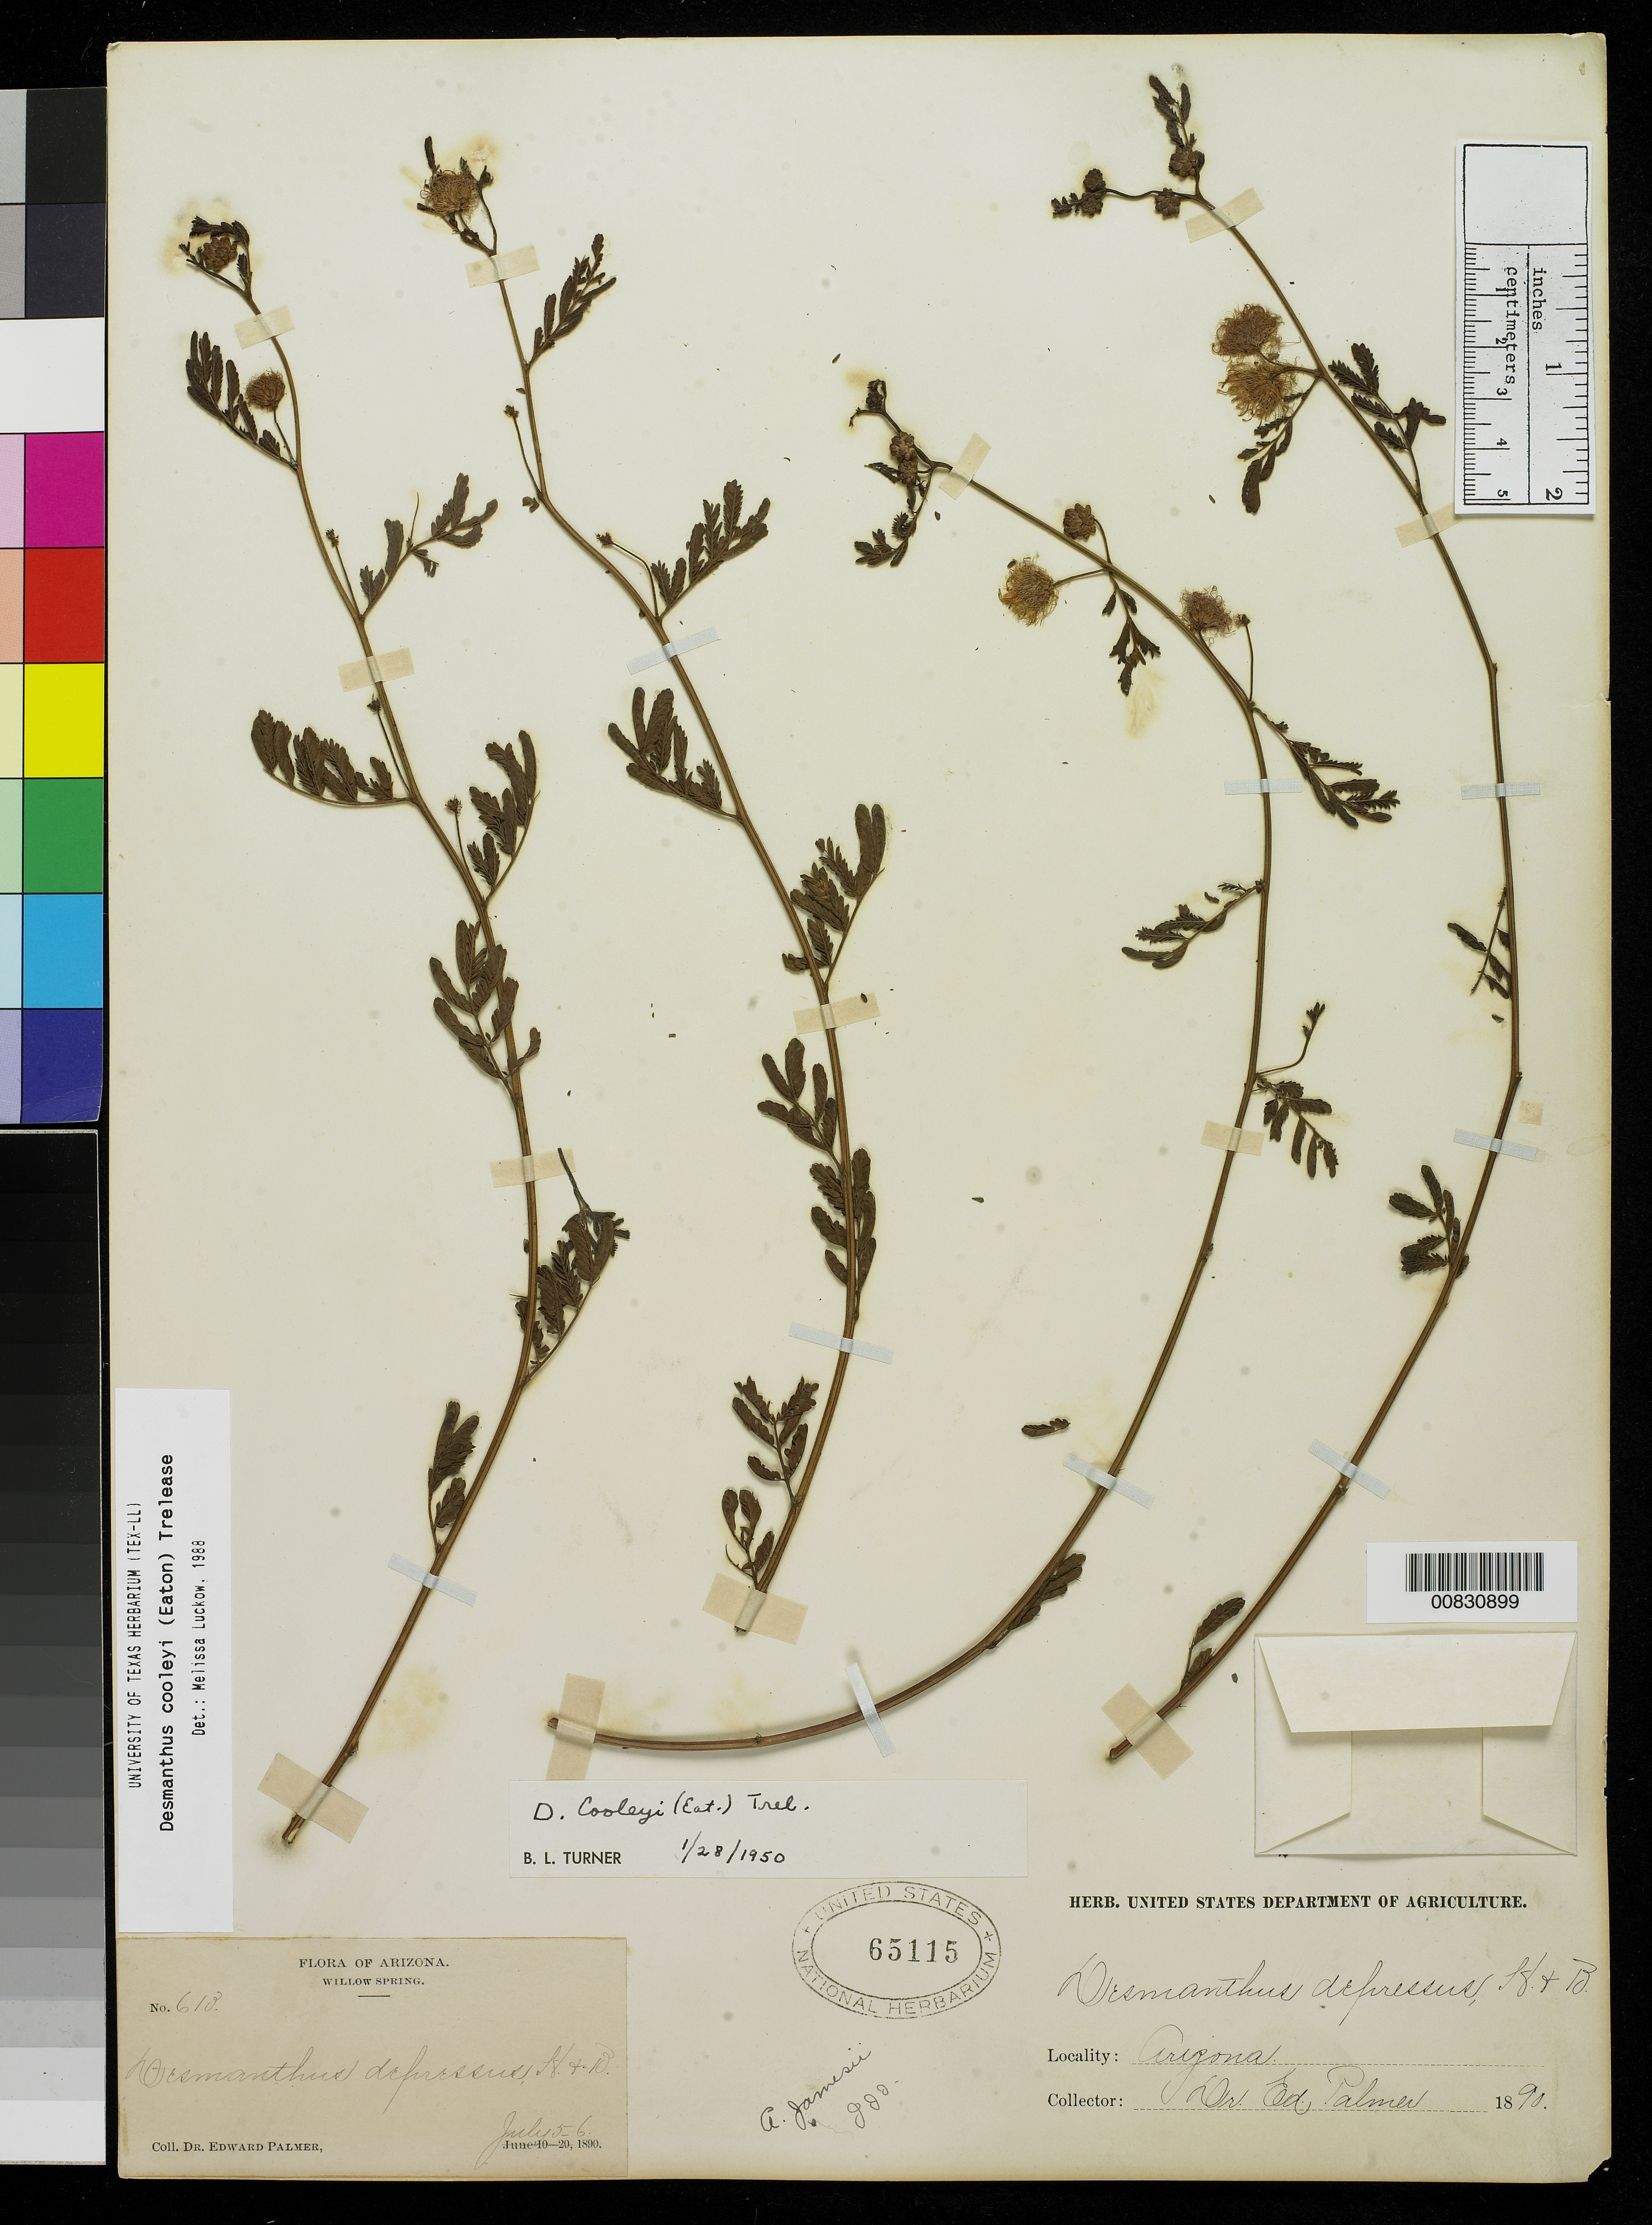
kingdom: Plantae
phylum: Tracheophyta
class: Magnoliopsida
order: Fabales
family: Fabaceae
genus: Desmanthus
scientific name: Desmanthus cooleyi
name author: (Eaton) Trel.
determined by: Luckow, M. A.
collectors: E. Palmer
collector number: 613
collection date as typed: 05 Jul 1890 to 06 Jul 1890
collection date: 1890-07-05/1890-07-06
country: United States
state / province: Arizona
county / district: Coconino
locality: Willow Springs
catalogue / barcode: US 65115